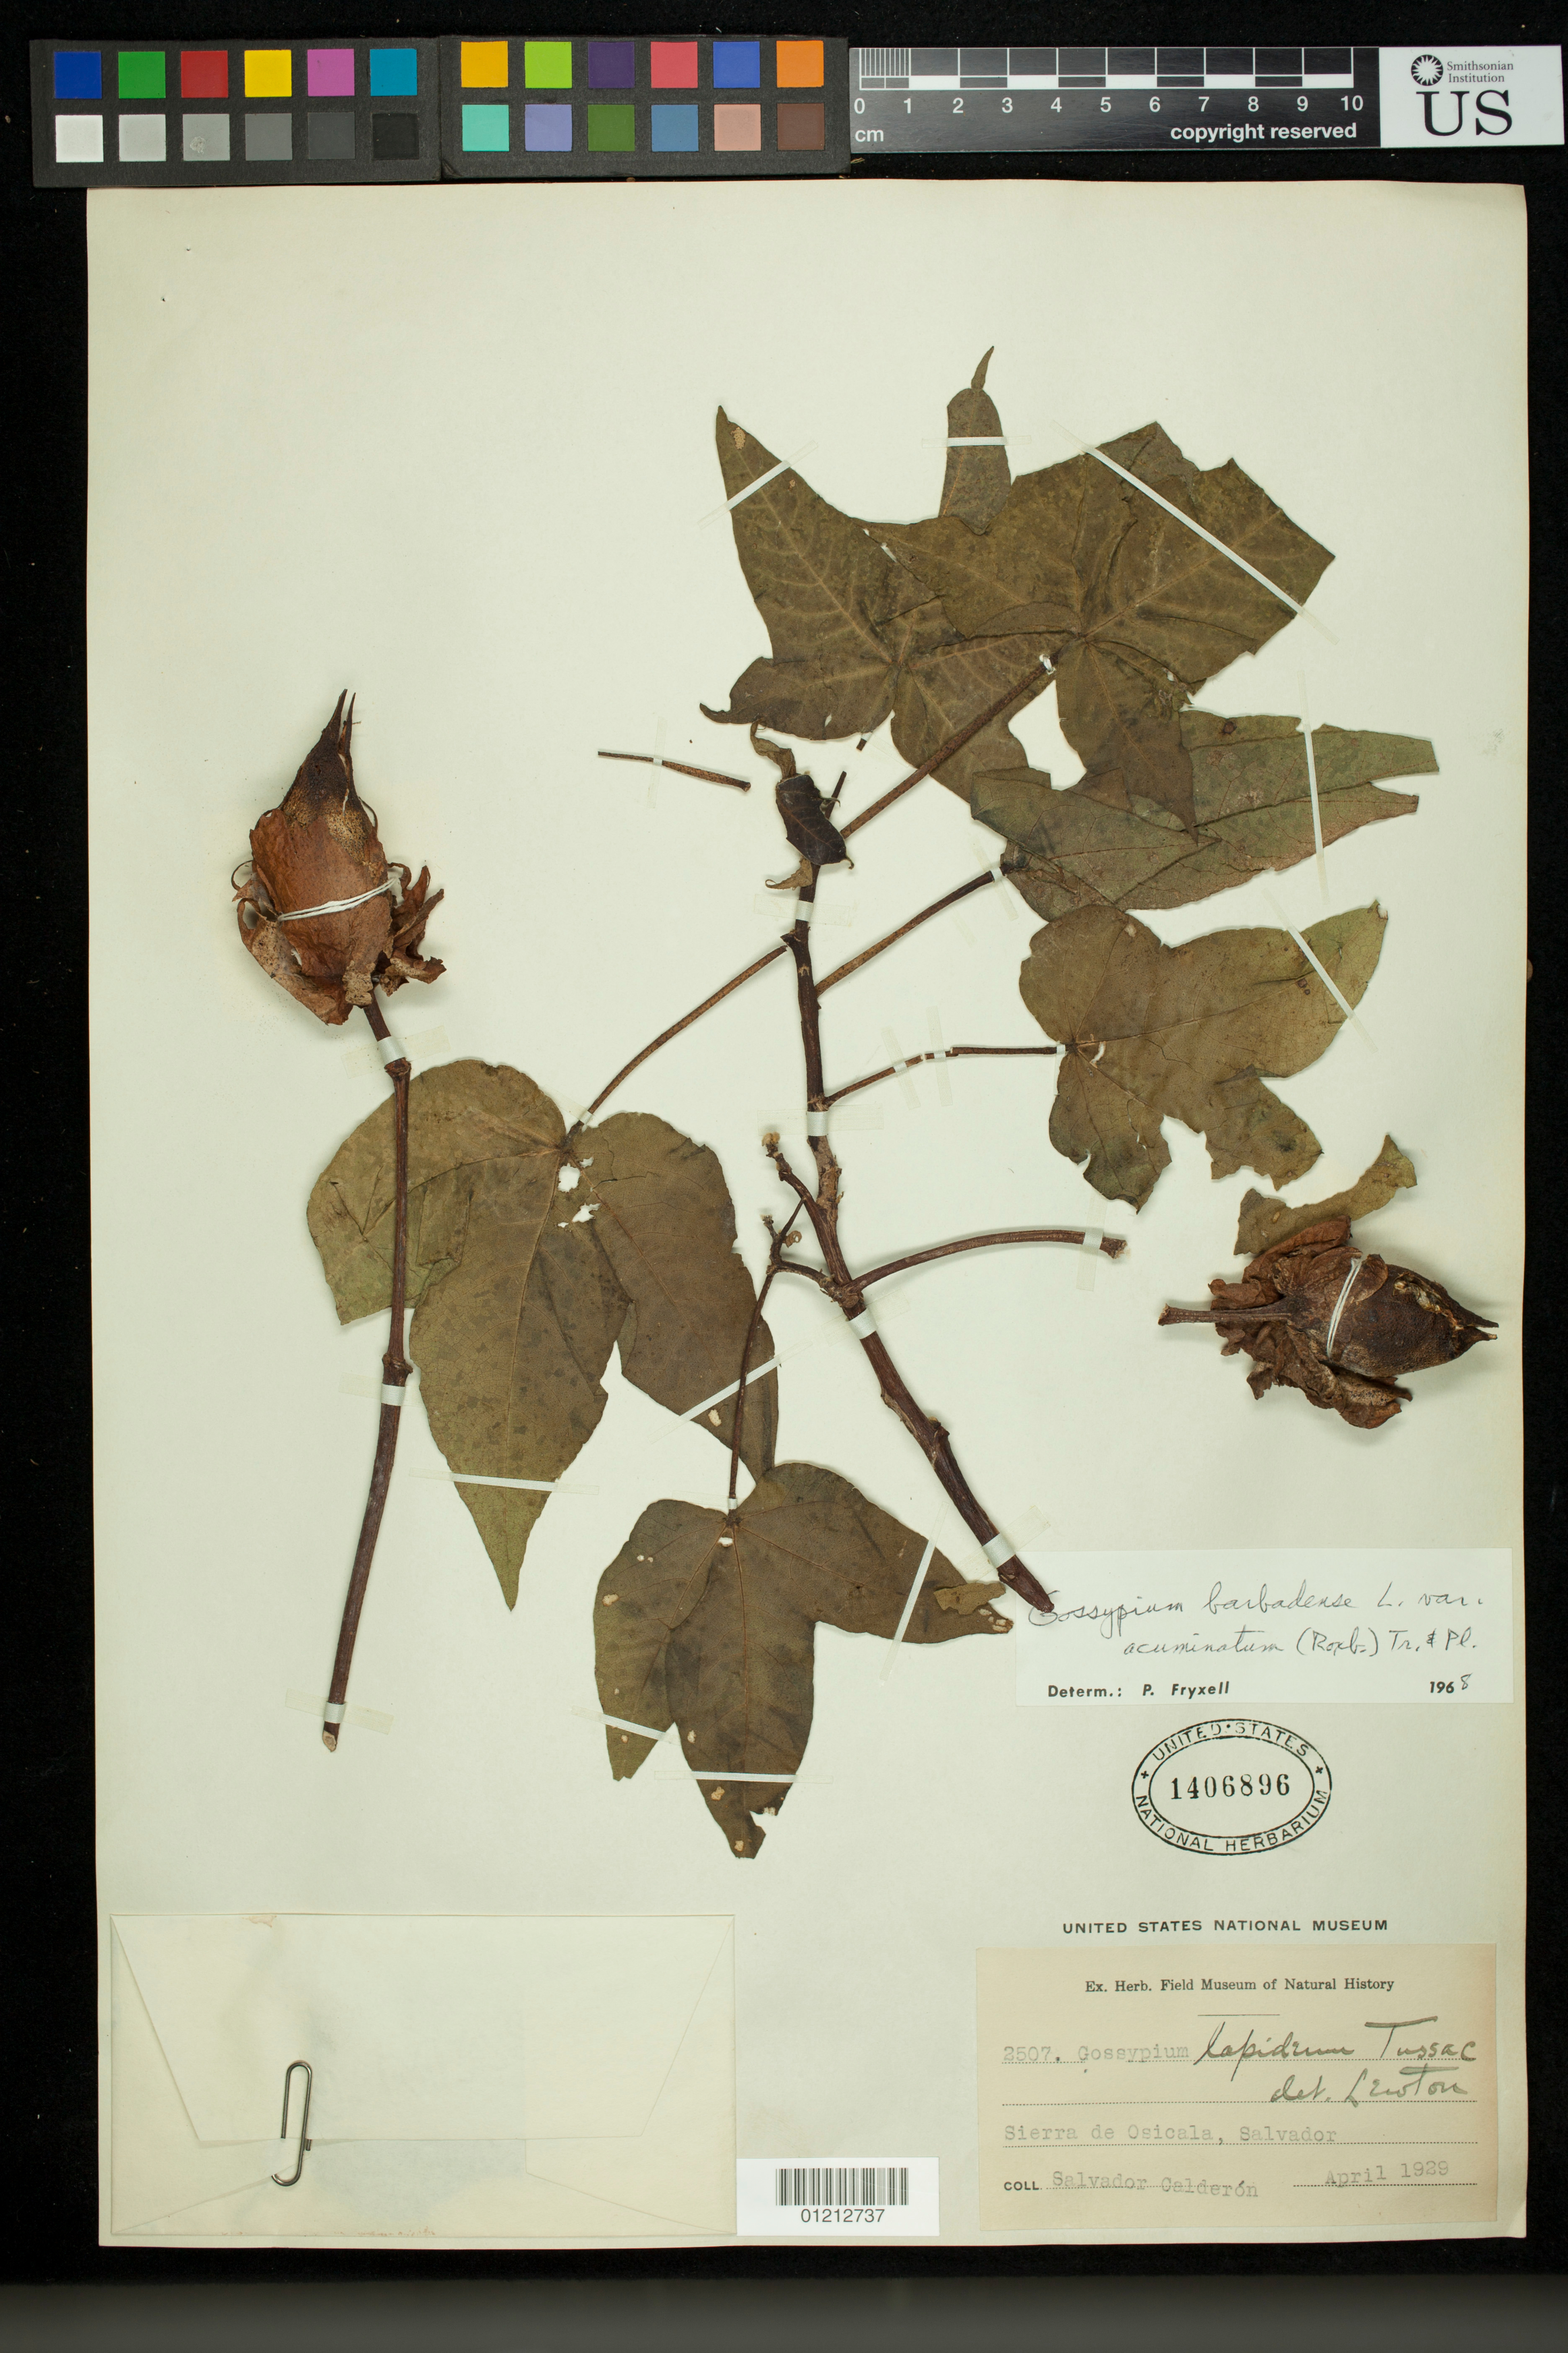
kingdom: Plantae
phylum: Tracheophyta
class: Magnoliopsida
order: Malvales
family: Malvaceae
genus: Gossypium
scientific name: Gossypium barbadense var. acuminatum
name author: (Roxb. ex G. Don) Triana & Planch.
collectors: S. Calderón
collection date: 1929-04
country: El Salvador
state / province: Morazán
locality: Sierra do Osicala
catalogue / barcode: US 1406896